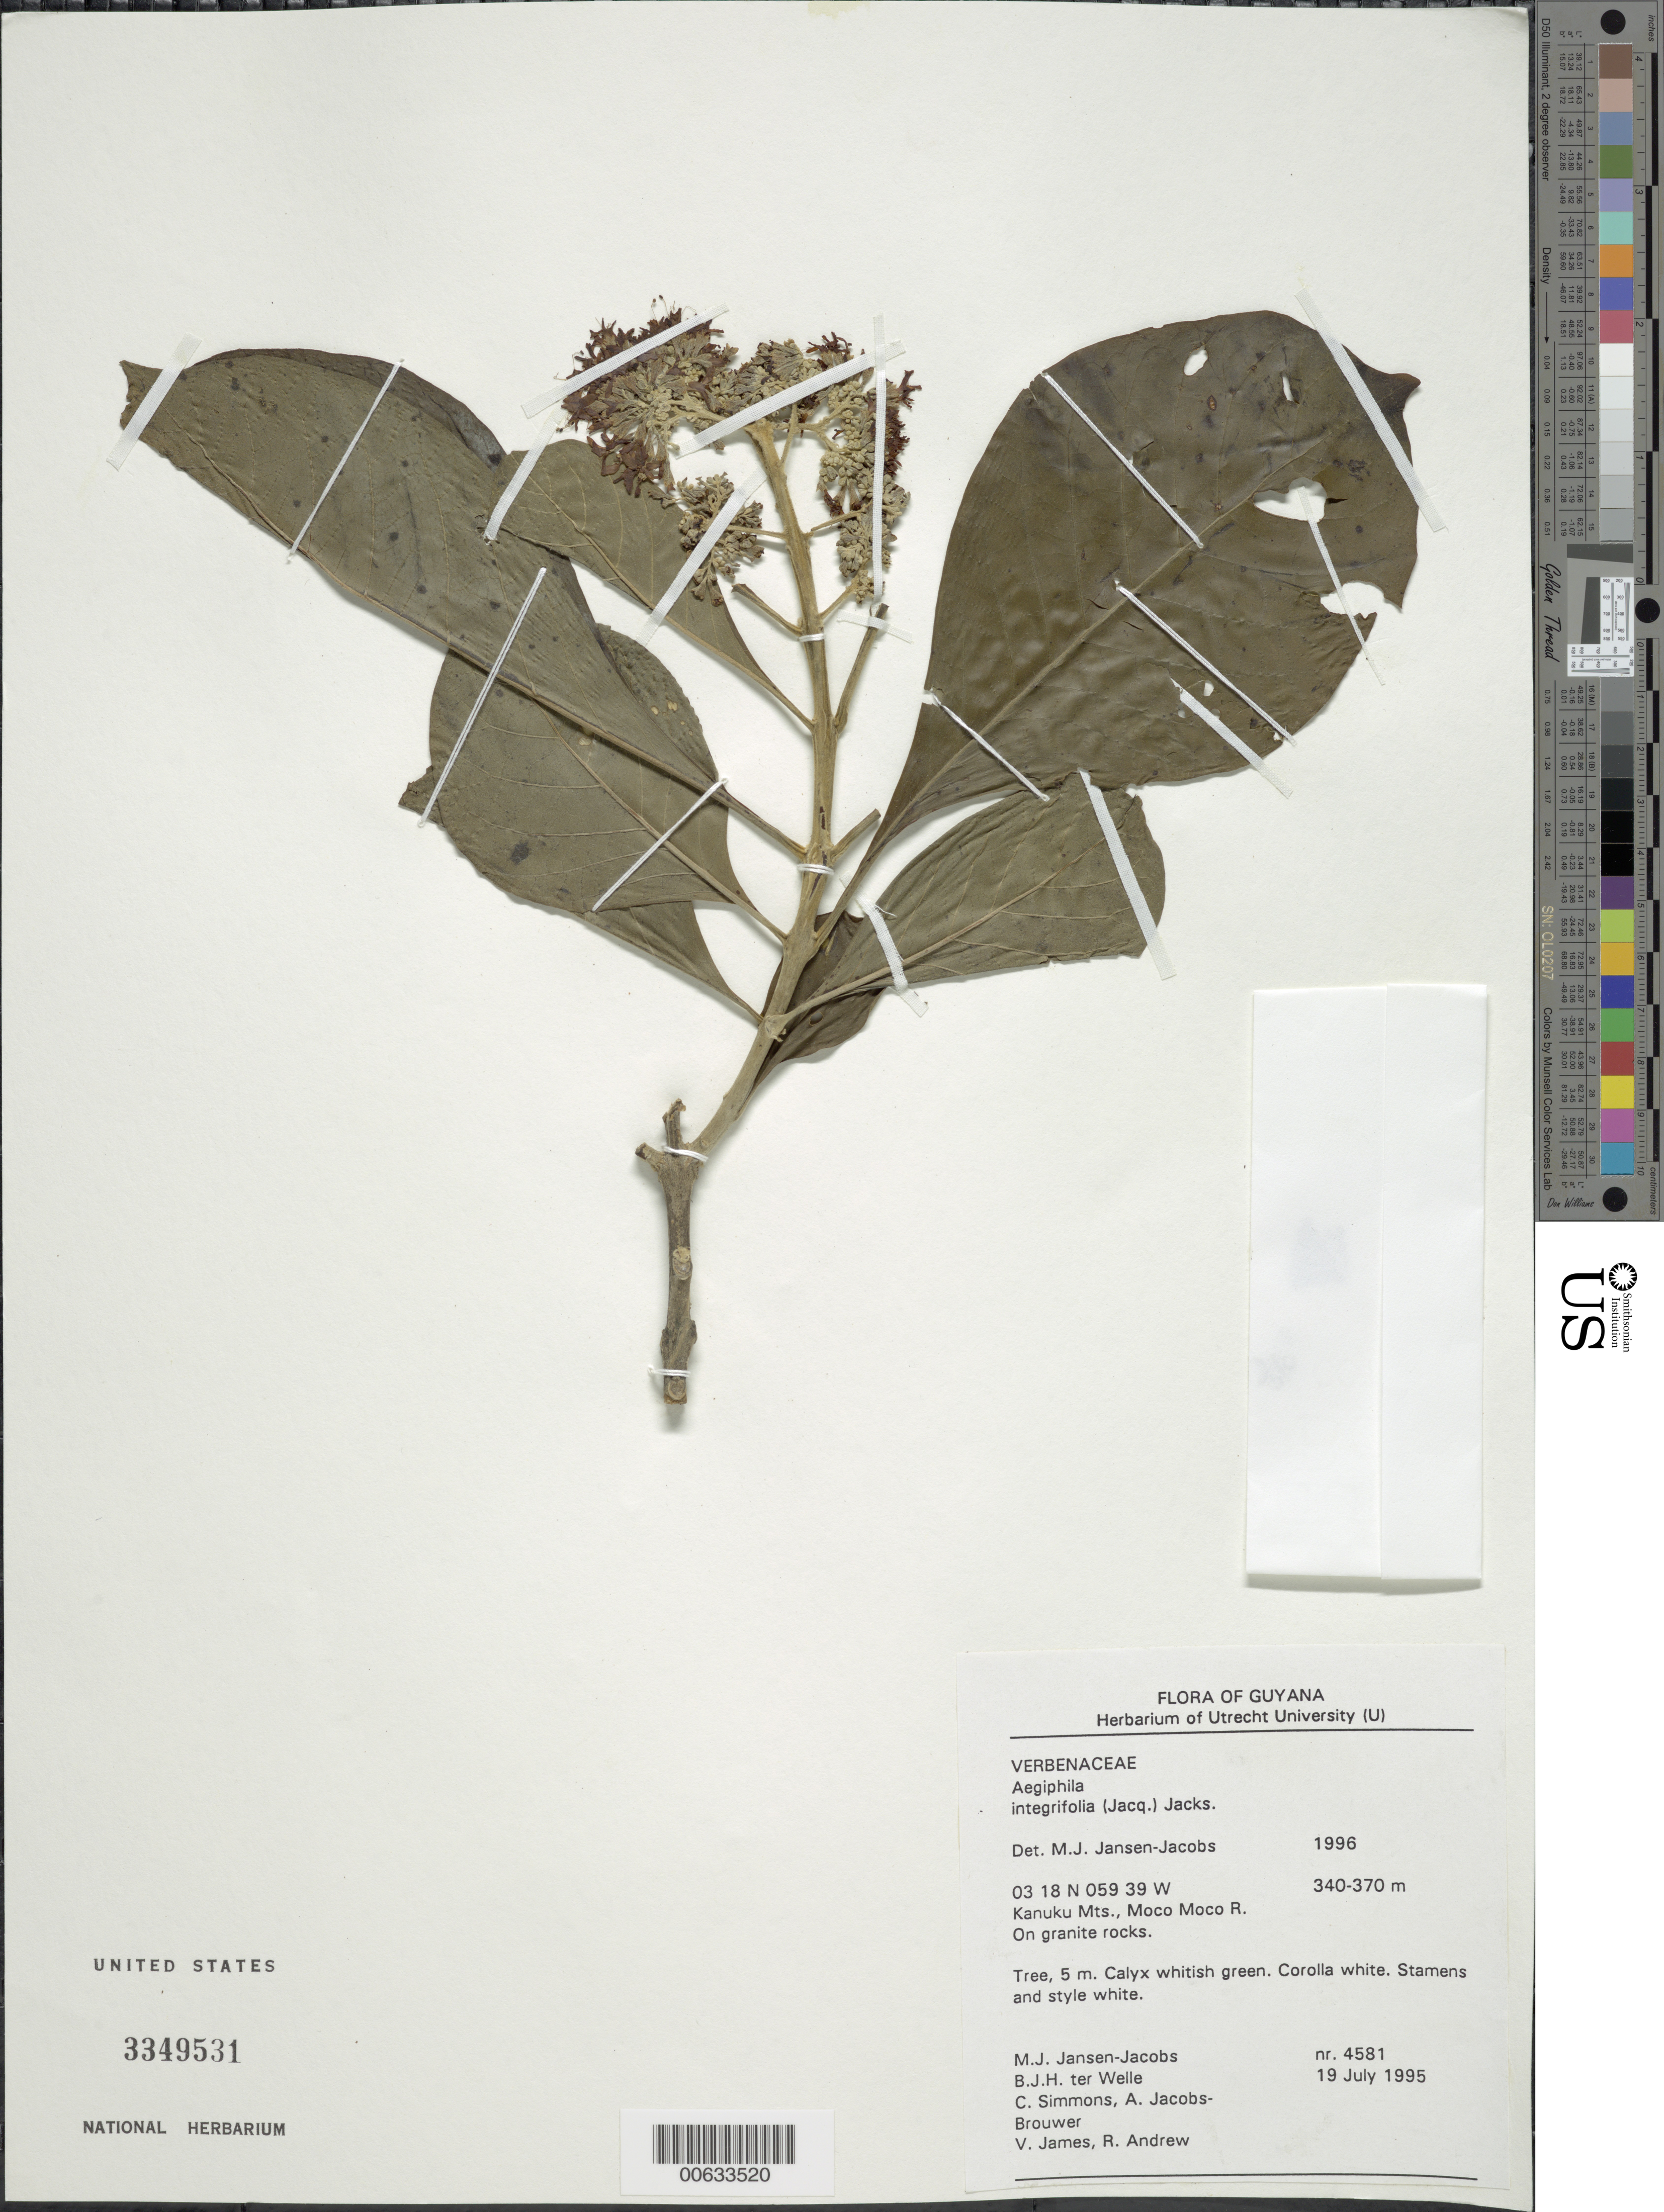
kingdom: Plantae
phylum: Tracheophyta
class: Magnoliopsida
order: Lamiales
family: Lamiaceae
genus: Aegiphila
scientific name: Aegiphila integrifolia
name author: (Jacq.) B.D. Jacks.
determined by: Jansen-Jacobs, M. J., (U), Nationaal Herbarium Nederland, Utrecht University branch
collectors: M. J. Jansen-Jacobs, B. Welle, C. Simmons, A. Jacobs-Brouwer, V. James & R. Andrew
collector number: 4581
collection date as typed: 19-Jul-95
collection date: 1995-07-19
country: Guyana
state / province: U. Takutu-U. Essequibo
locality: Moco Moco River, Kanuku Mts.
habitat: On granite rocks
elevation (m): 340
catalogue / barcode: US 3349531